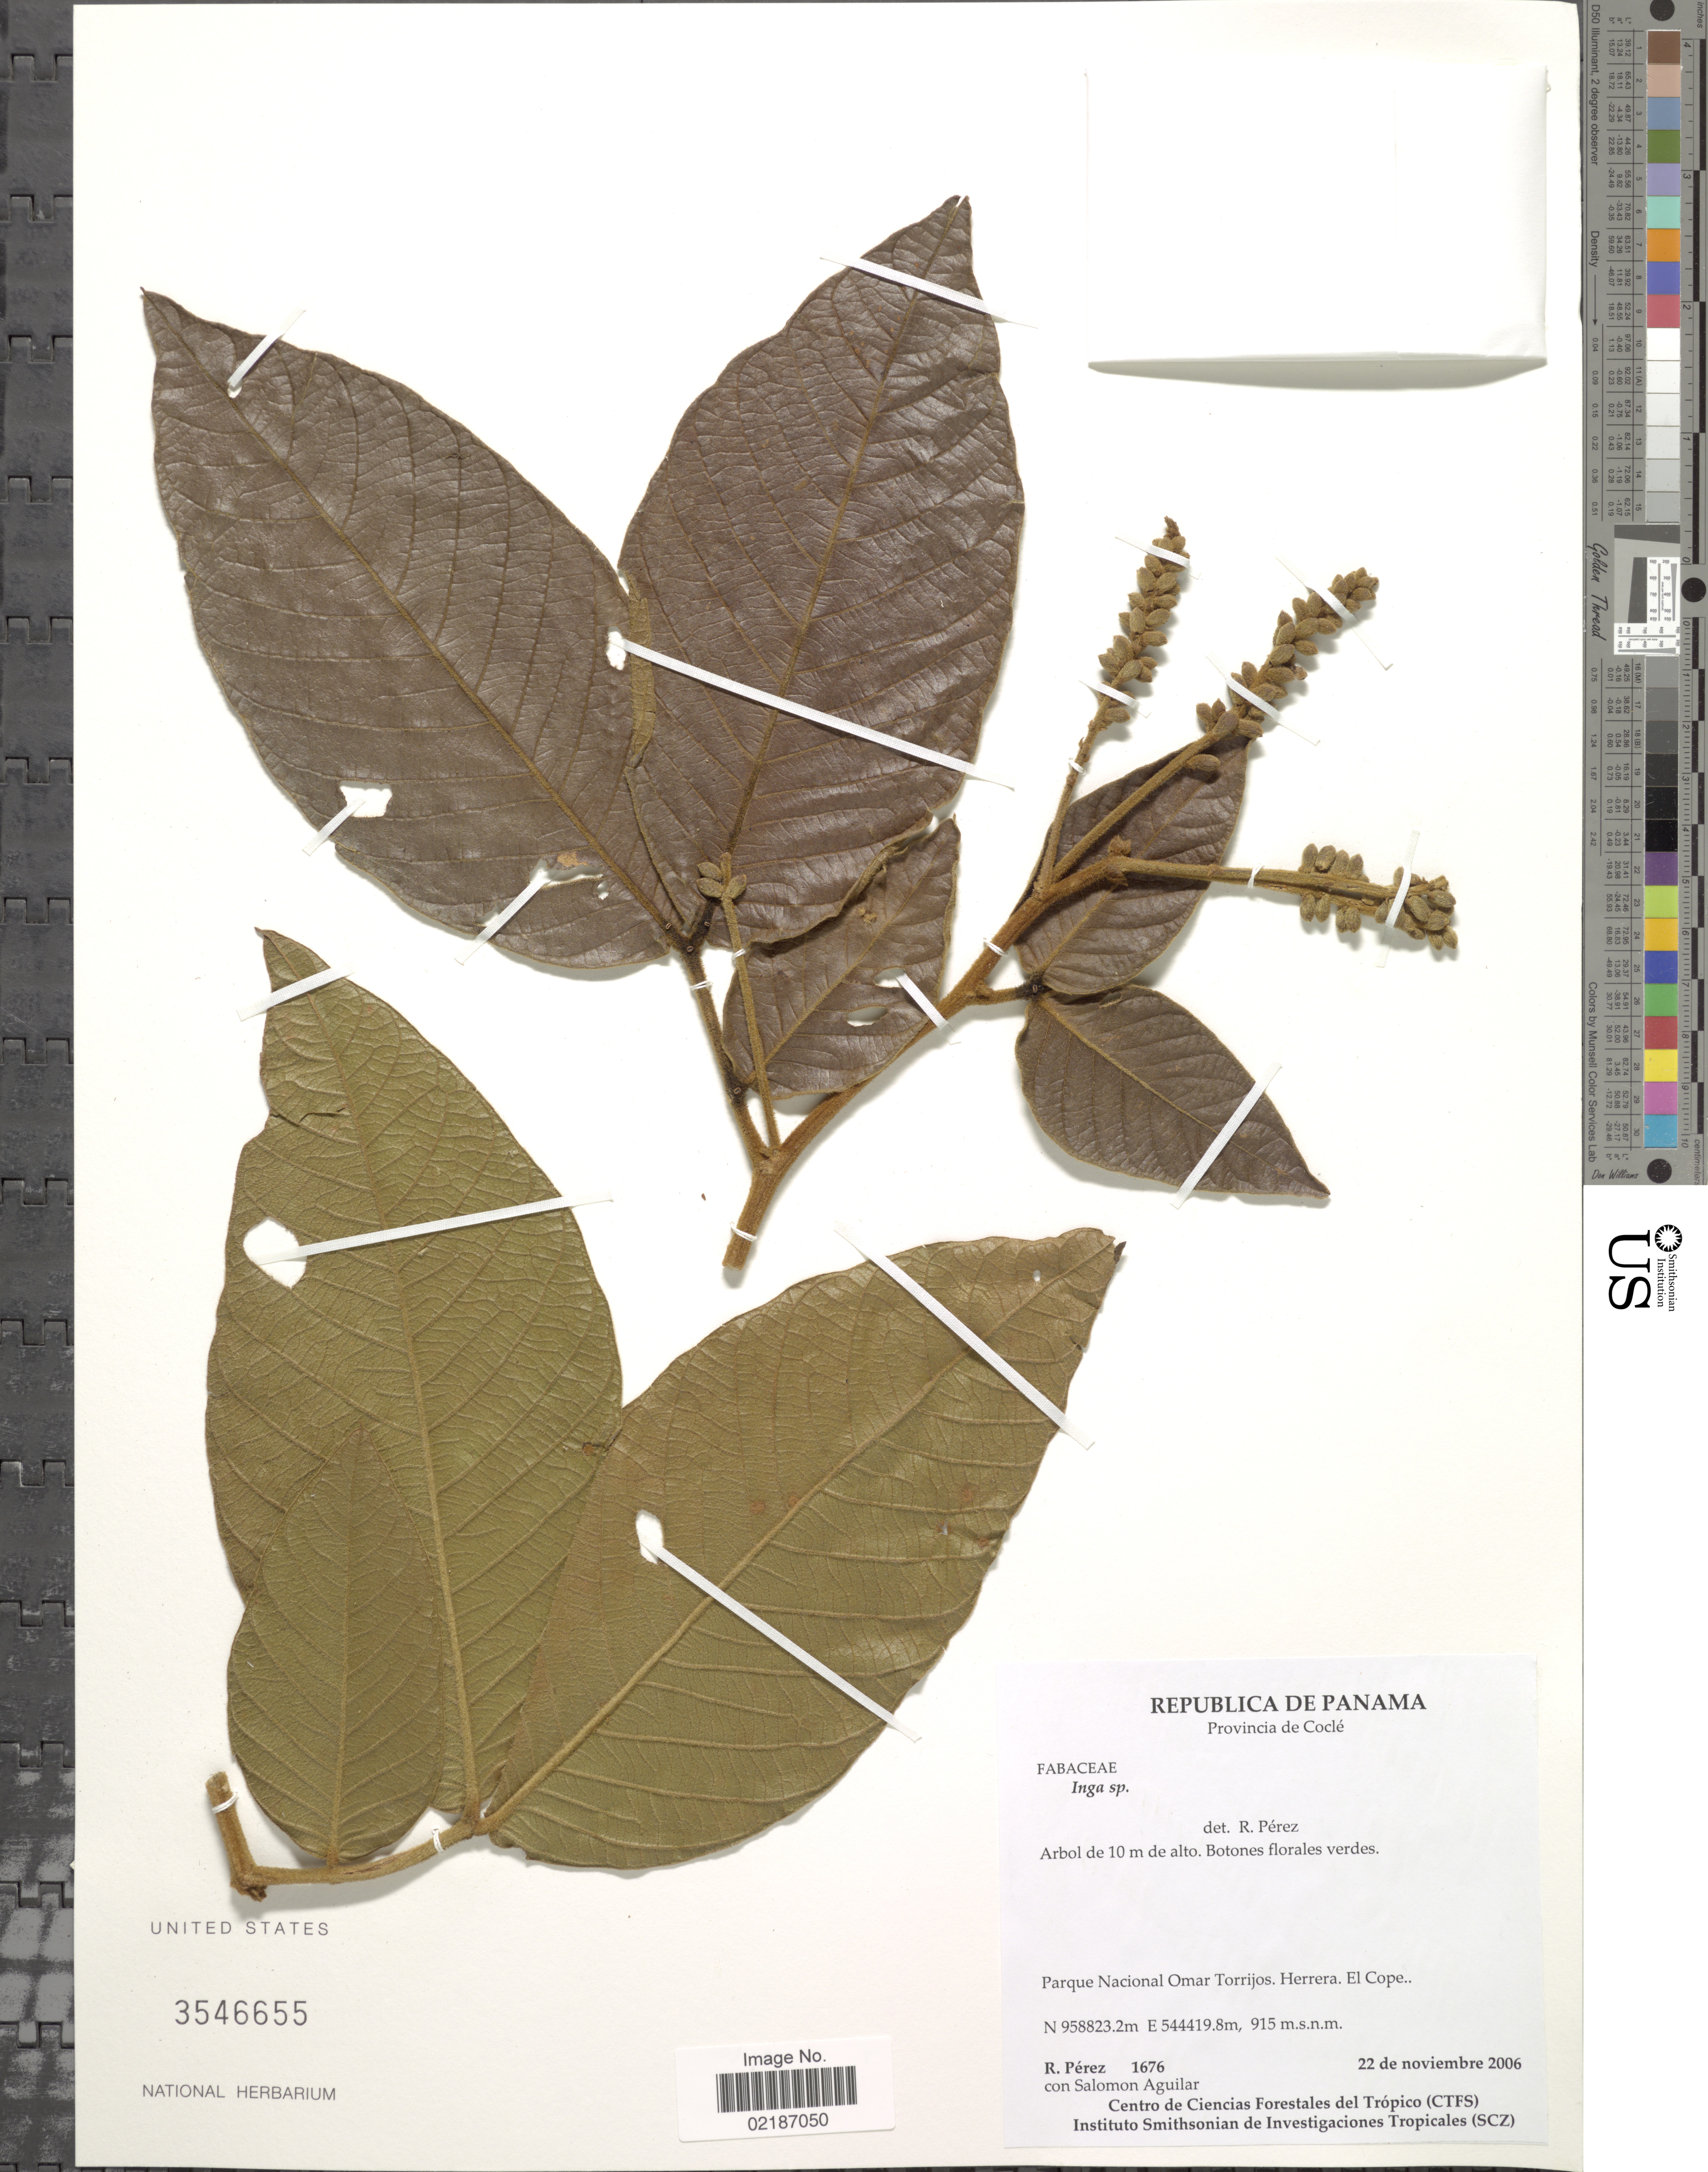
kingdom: Plantae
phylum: Tracheophyta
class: Magnoliopsida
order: Fabales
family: Fabaceae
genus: Inga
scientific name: Inga sp.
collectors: R. Perez & S. Aguilar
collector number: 1676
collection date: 2006-11-22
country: Panama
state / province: Coclé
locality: Parque Nacional Omar Torrijos, Herrera, El Cope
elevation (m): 915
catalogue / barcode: US 3546655